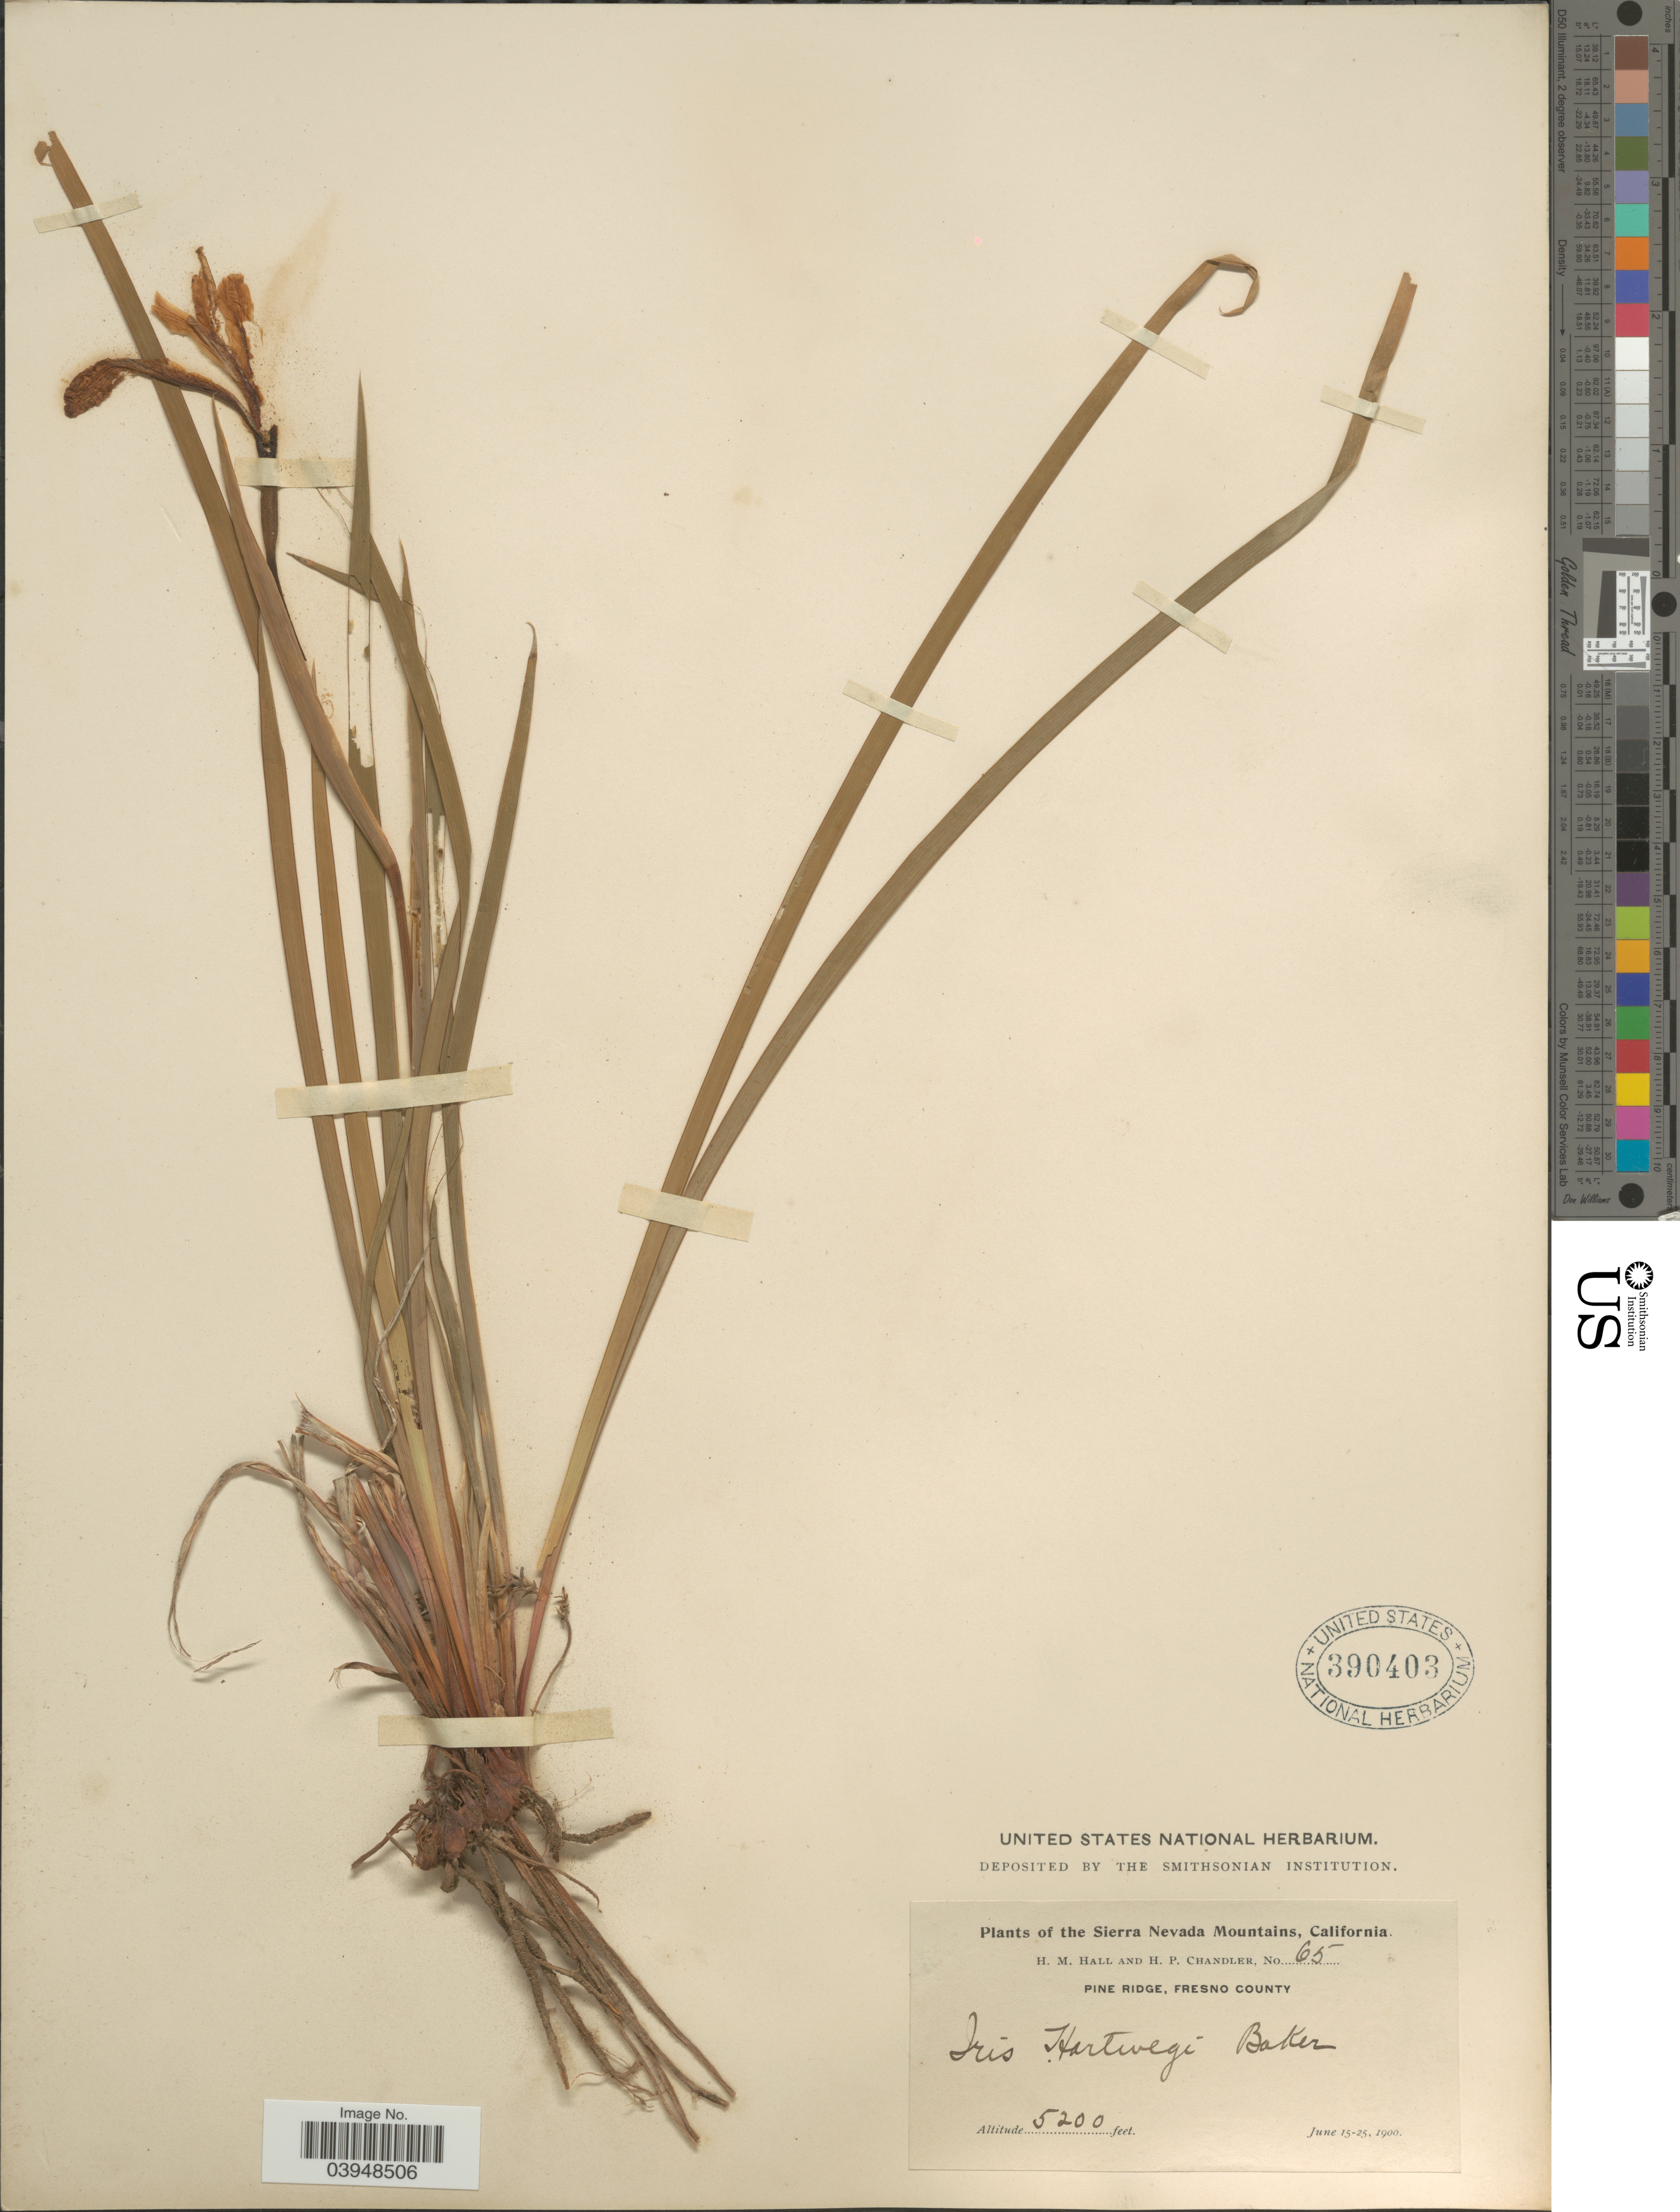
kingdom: Plantae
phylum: Tracheophyta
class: Liliopsida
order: Asparagales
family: Iridaceae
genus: Iris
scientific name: Iris hartwegii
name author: Baker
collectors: H. M. Hall & H. Chandler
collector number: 65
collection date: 1900-06-15/1900-06-25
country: United States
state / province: California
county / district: Fresno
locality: Sierra Nevada Mountains. Pine Ridge, Fresno County.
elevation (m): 1585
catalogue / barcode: US 390403